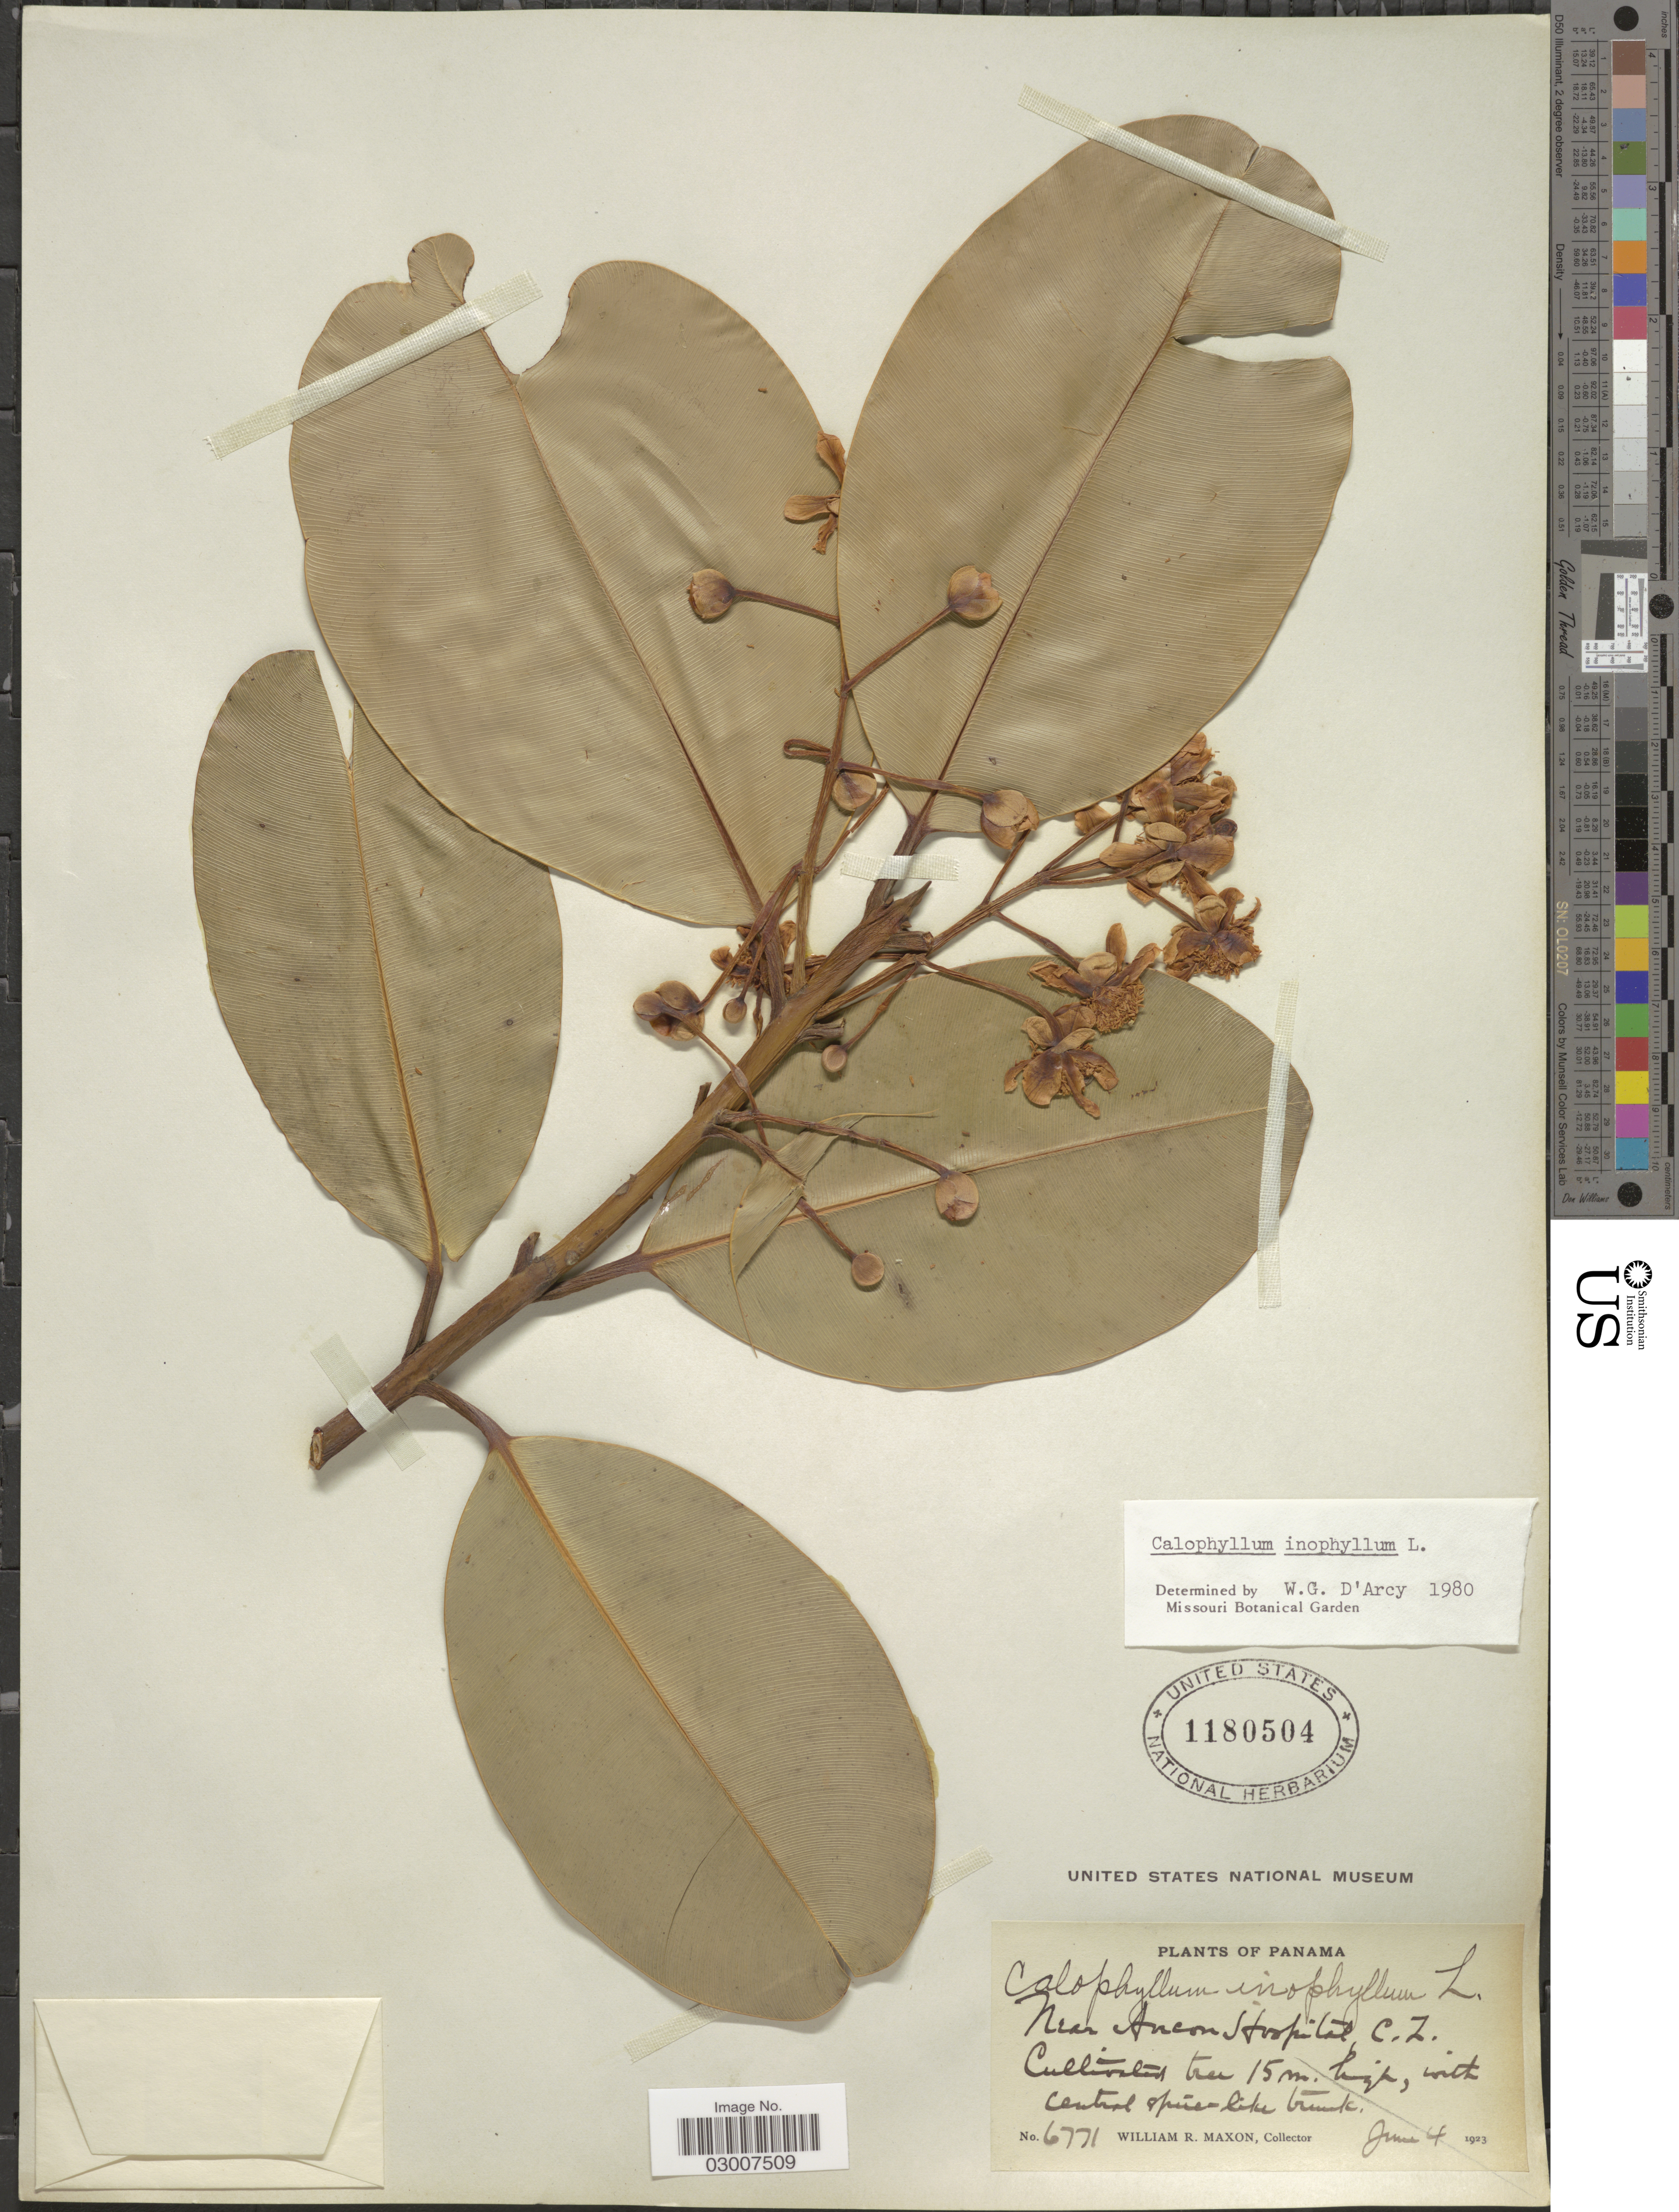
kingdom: Plantae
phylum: Tracheophyta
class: Magnoliopsida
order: Malpighiales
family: Calophyllaceae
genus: Calophyllum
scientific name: Calophyllum inophyllum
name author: L.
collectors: W. R. Maxon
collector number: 6771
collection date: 1923-06-04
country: Panama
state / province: Colón / Panamá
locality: Near Ancon Hospital, C. Z.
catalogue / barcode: US 1180504